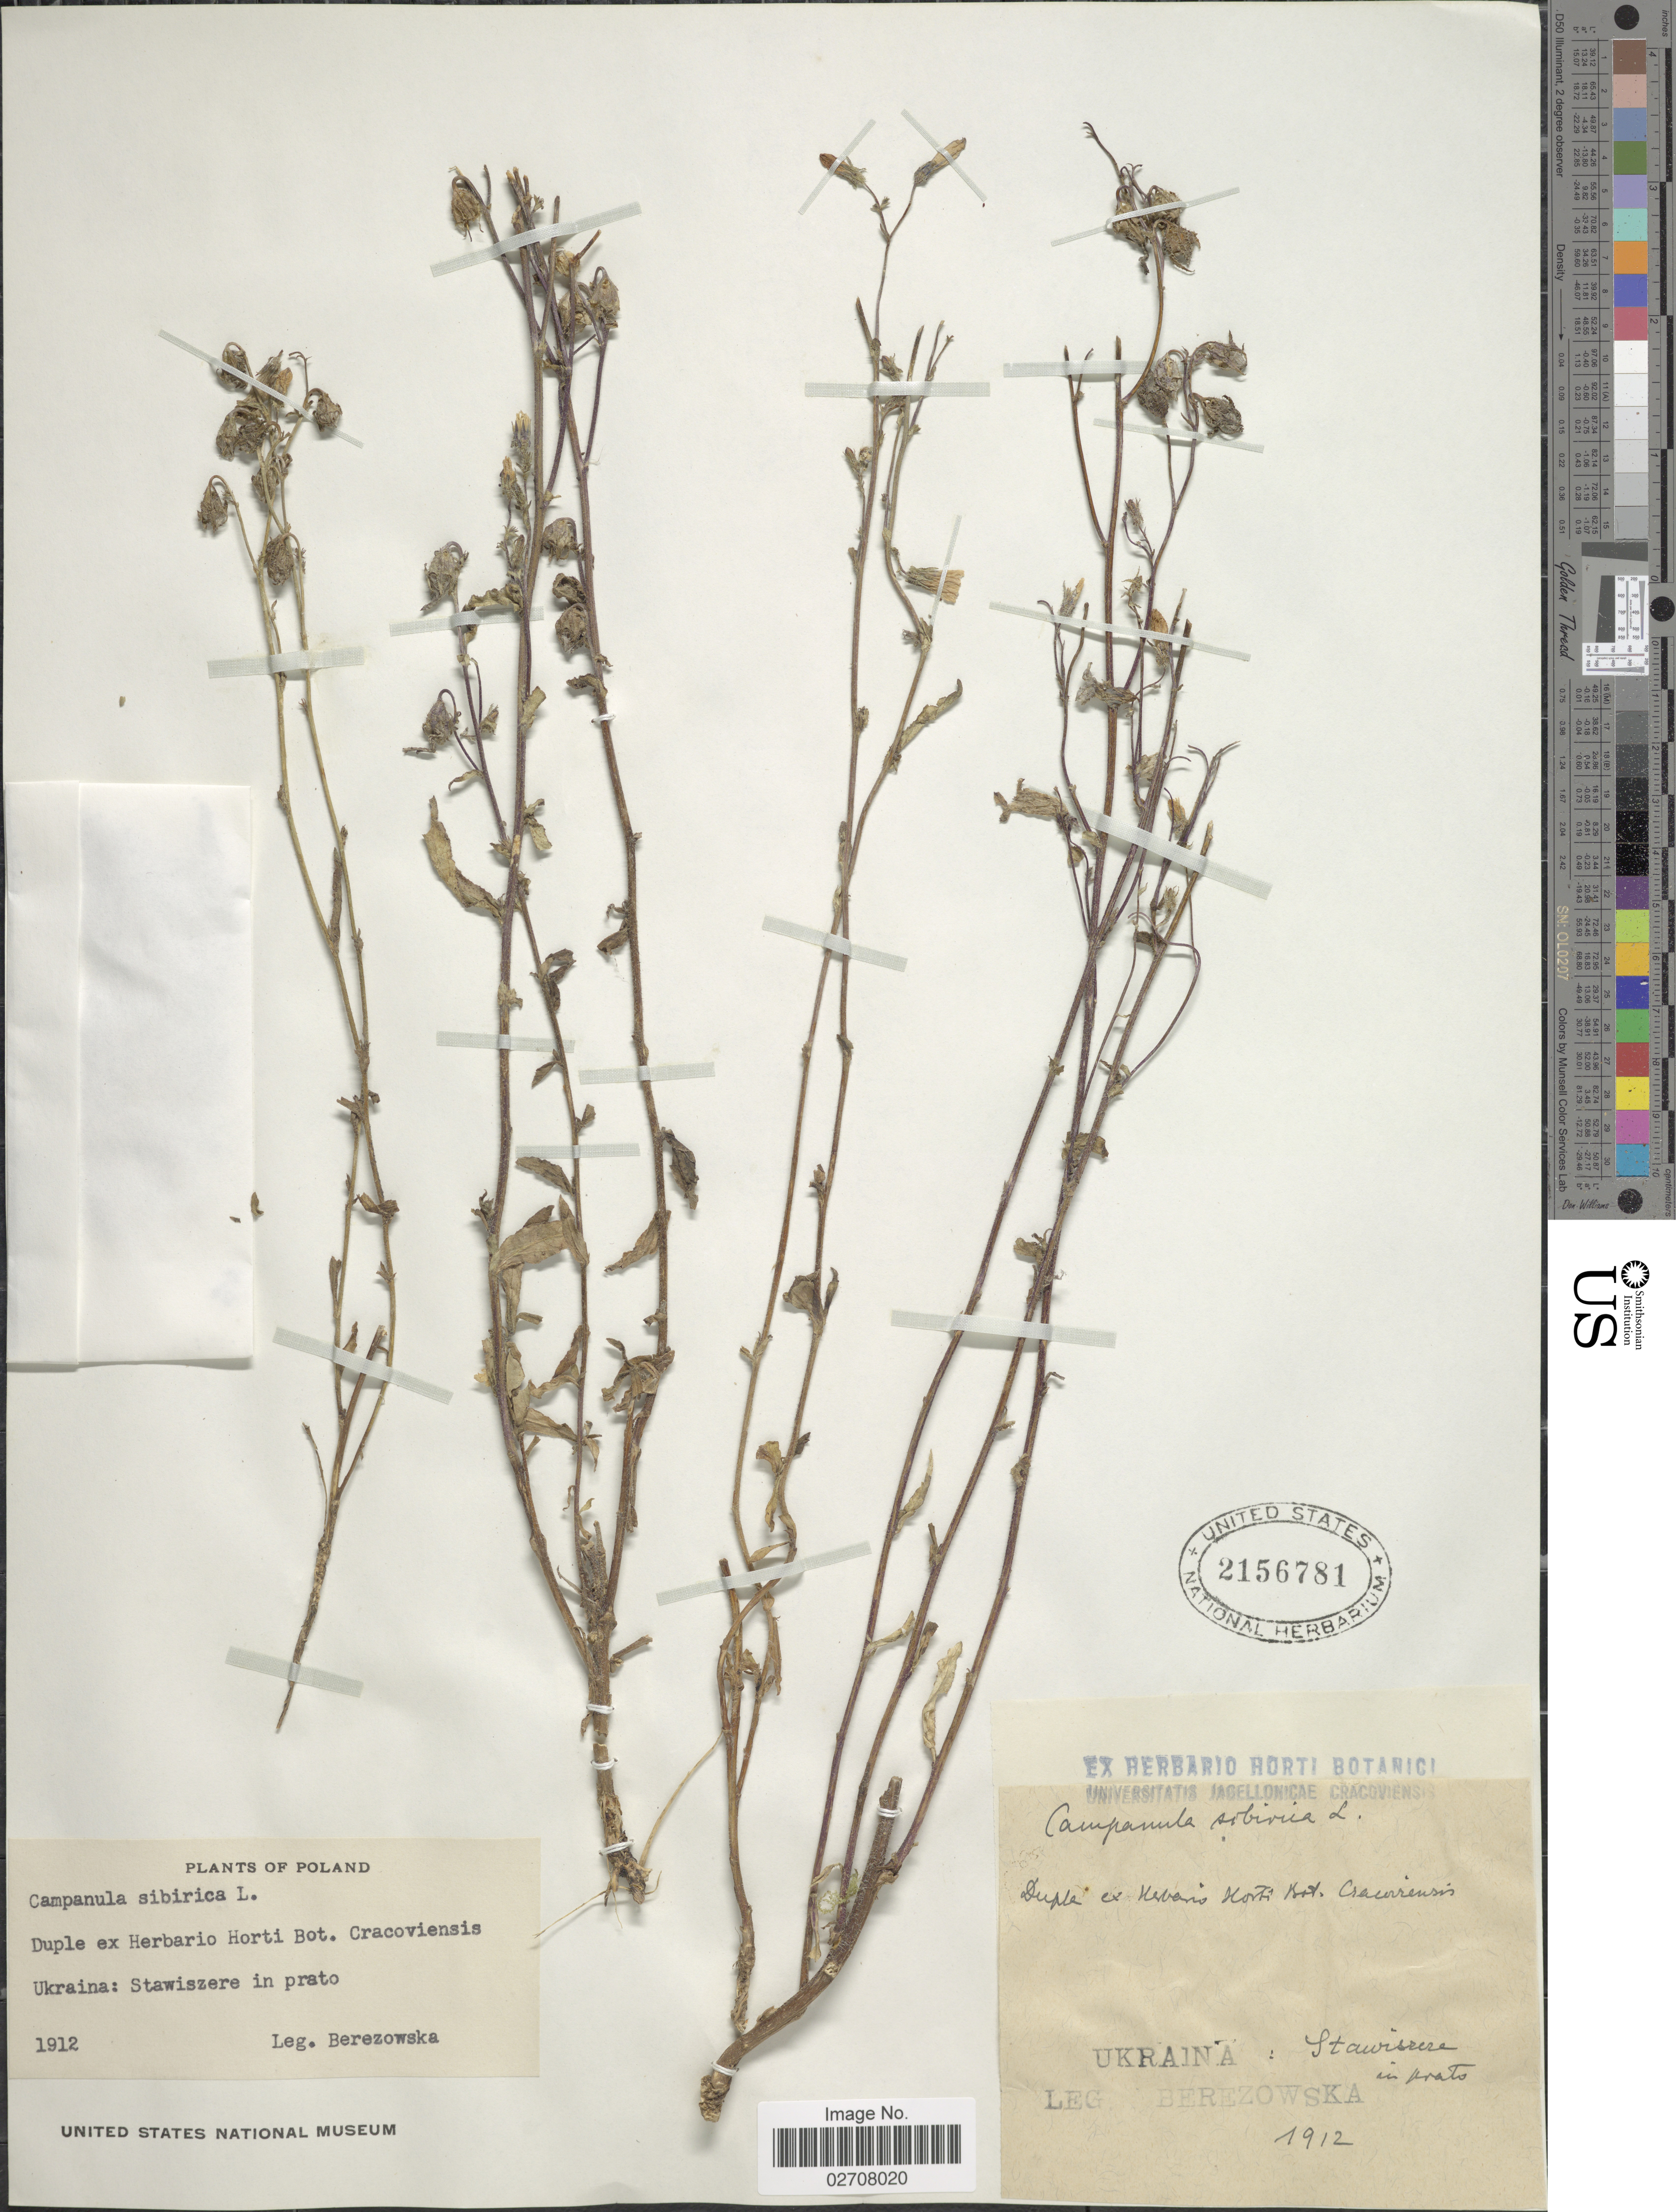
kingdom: Plantae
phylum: Tracheophyta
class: Magnoliopsida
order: Asterales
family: Campanulaceae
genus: Campanula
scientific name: Campanula sibirica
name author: L.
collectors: Berezowska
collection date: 1912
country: Ukraine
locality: Poland [unsure placement], Ukraina: Stawiszere in prato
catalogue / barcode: US 2156781